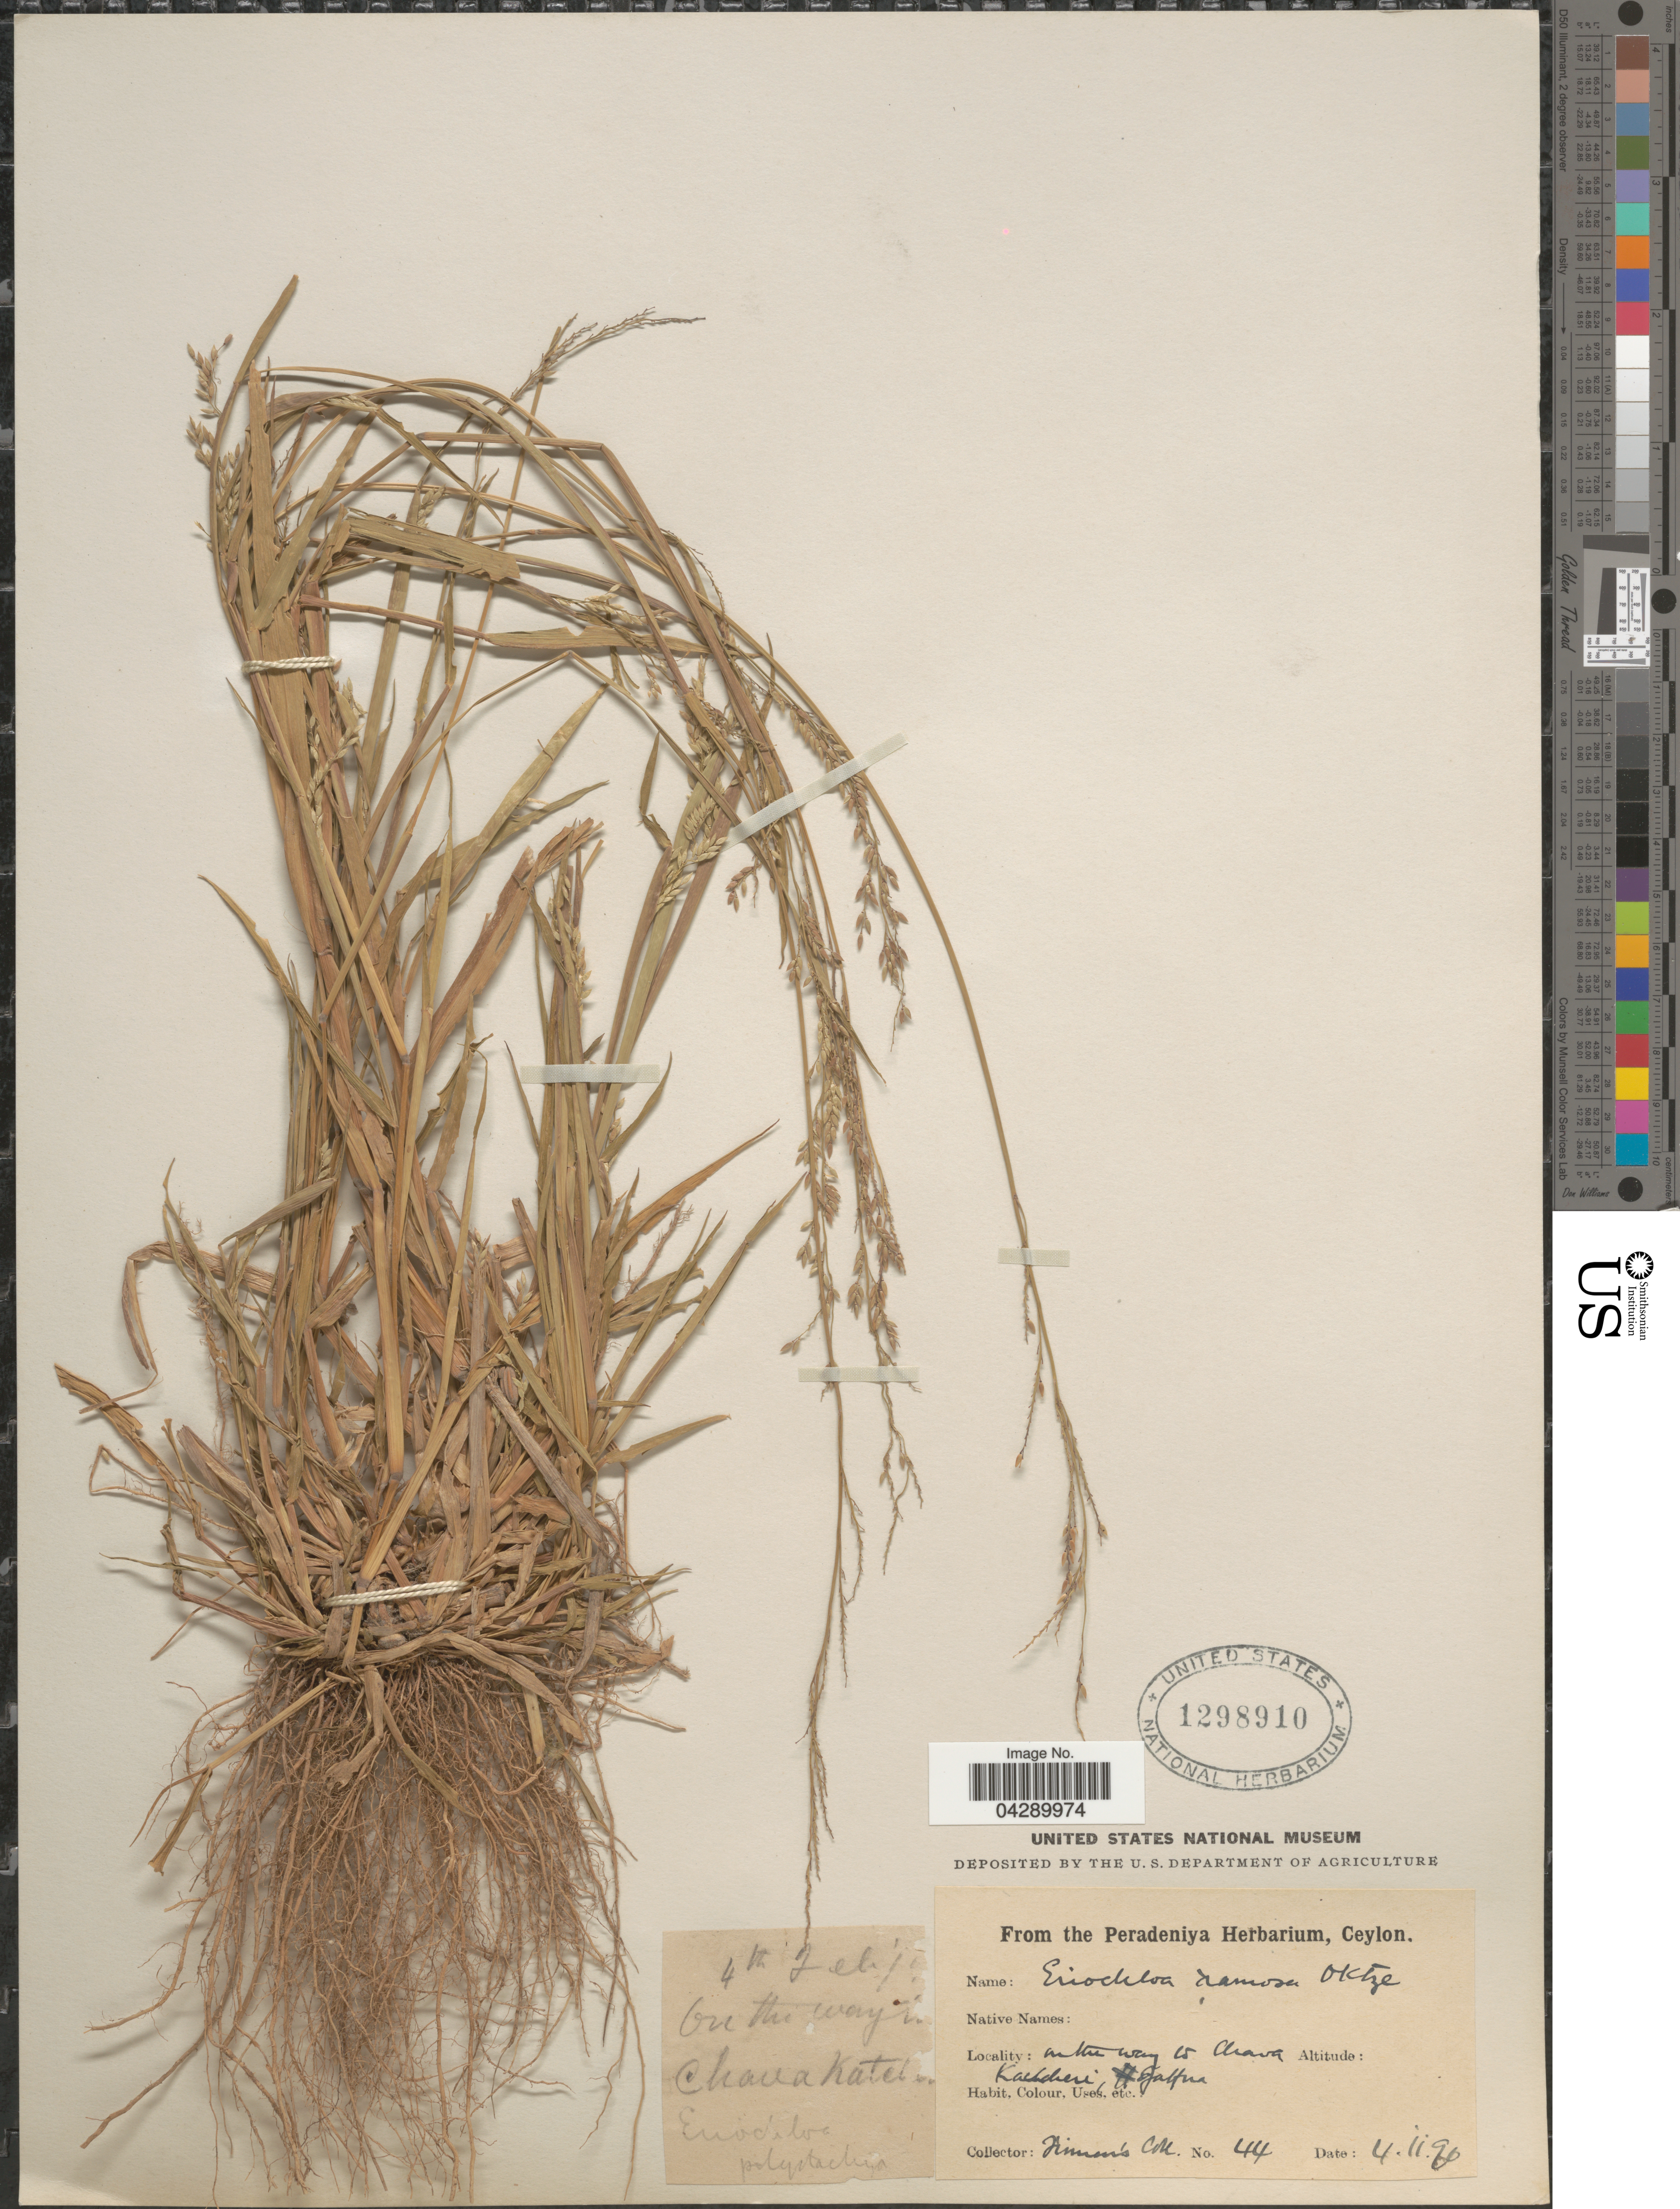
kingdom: Plantae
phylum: Tracheophyta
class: Liliopsida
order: Poales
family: Poaceae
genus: Eriochloa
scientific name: Eriochloa procera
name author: (Retz.) C.E. Hubb.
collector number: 44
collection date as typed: Transcribed d/m/y: 4/2/90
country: Sri Lanka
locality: Ceylon. on the way to Chava Kachcheri [interpreted], Galtna.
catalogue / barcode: US 1298910